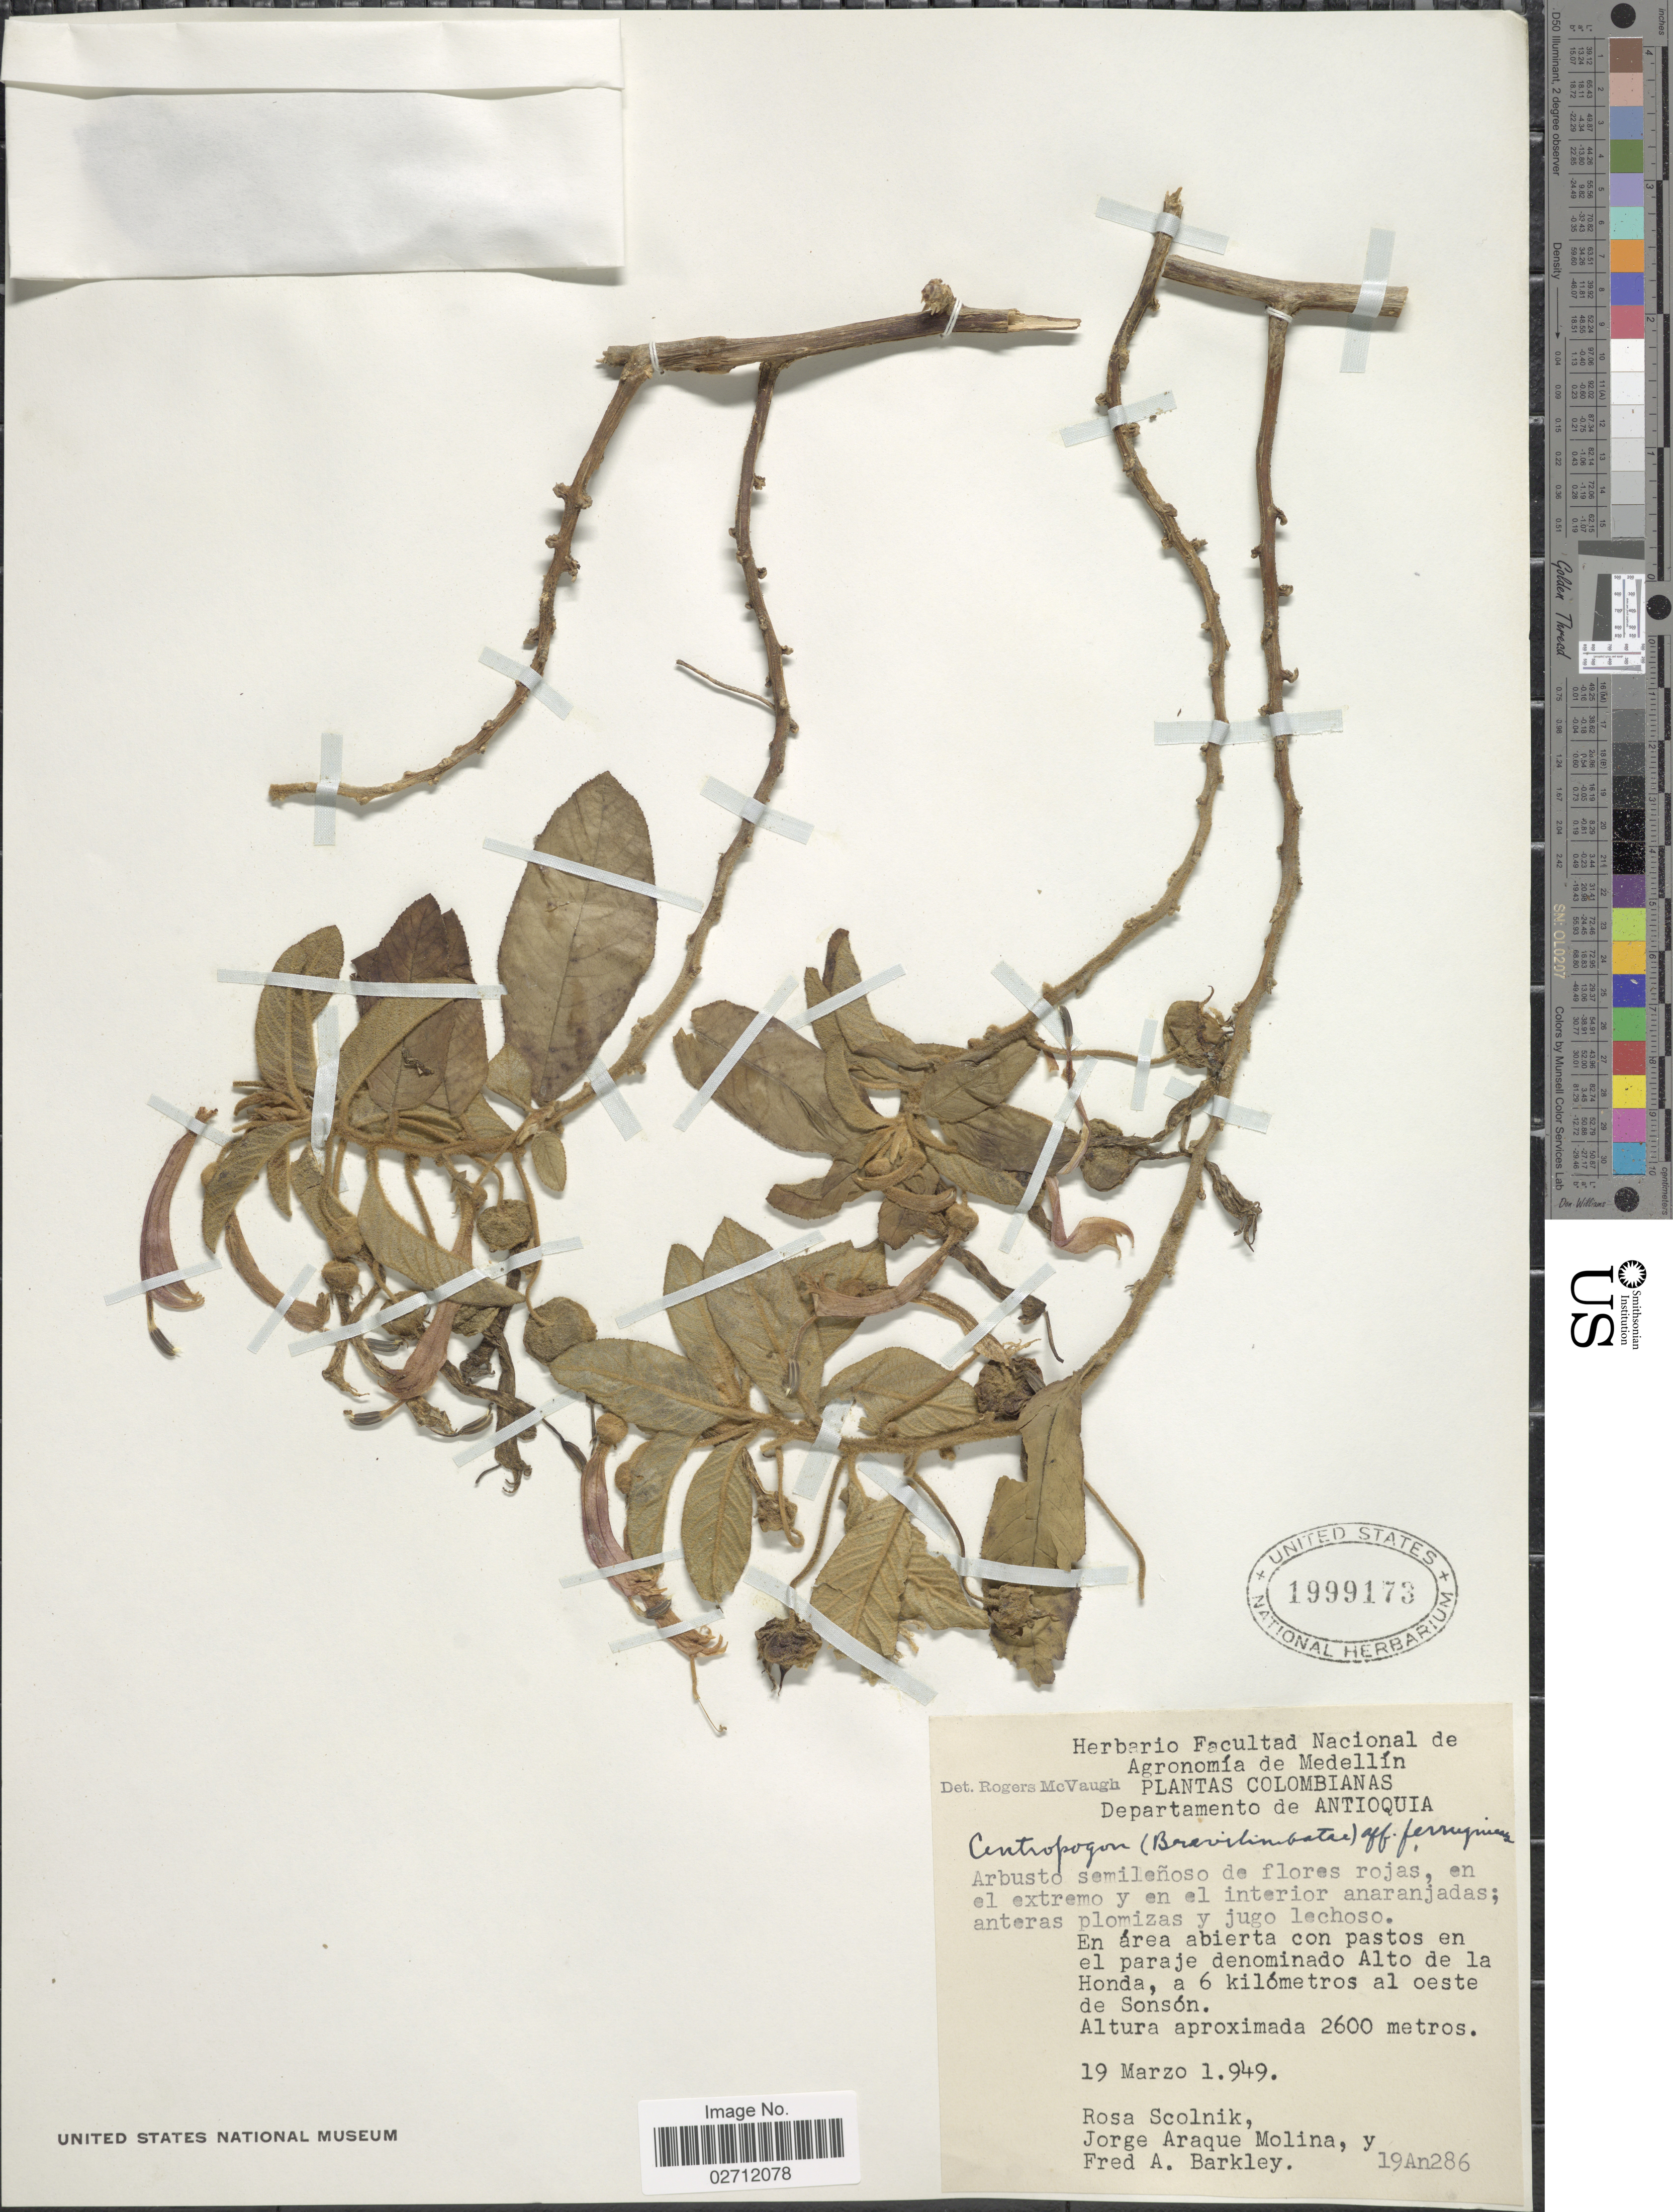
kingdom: Plantae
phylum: Tracheophyta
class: Magnoliopsida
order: Asterales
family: Campanulaceae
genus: Centropogon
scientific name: Centropogon ferrugineus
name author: (L. f.) Gleason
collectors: R. Scolnik, J. Araque Molina & F. A. Barkley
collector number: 19An286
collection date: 1949-03-19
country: Colombia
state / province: Antioquia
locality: En area abierta con pastos en el paraje denominado Alto de la Honda, a 6 kilometros al oeste de Sonson.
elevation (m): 2600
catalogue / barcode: US 1999173